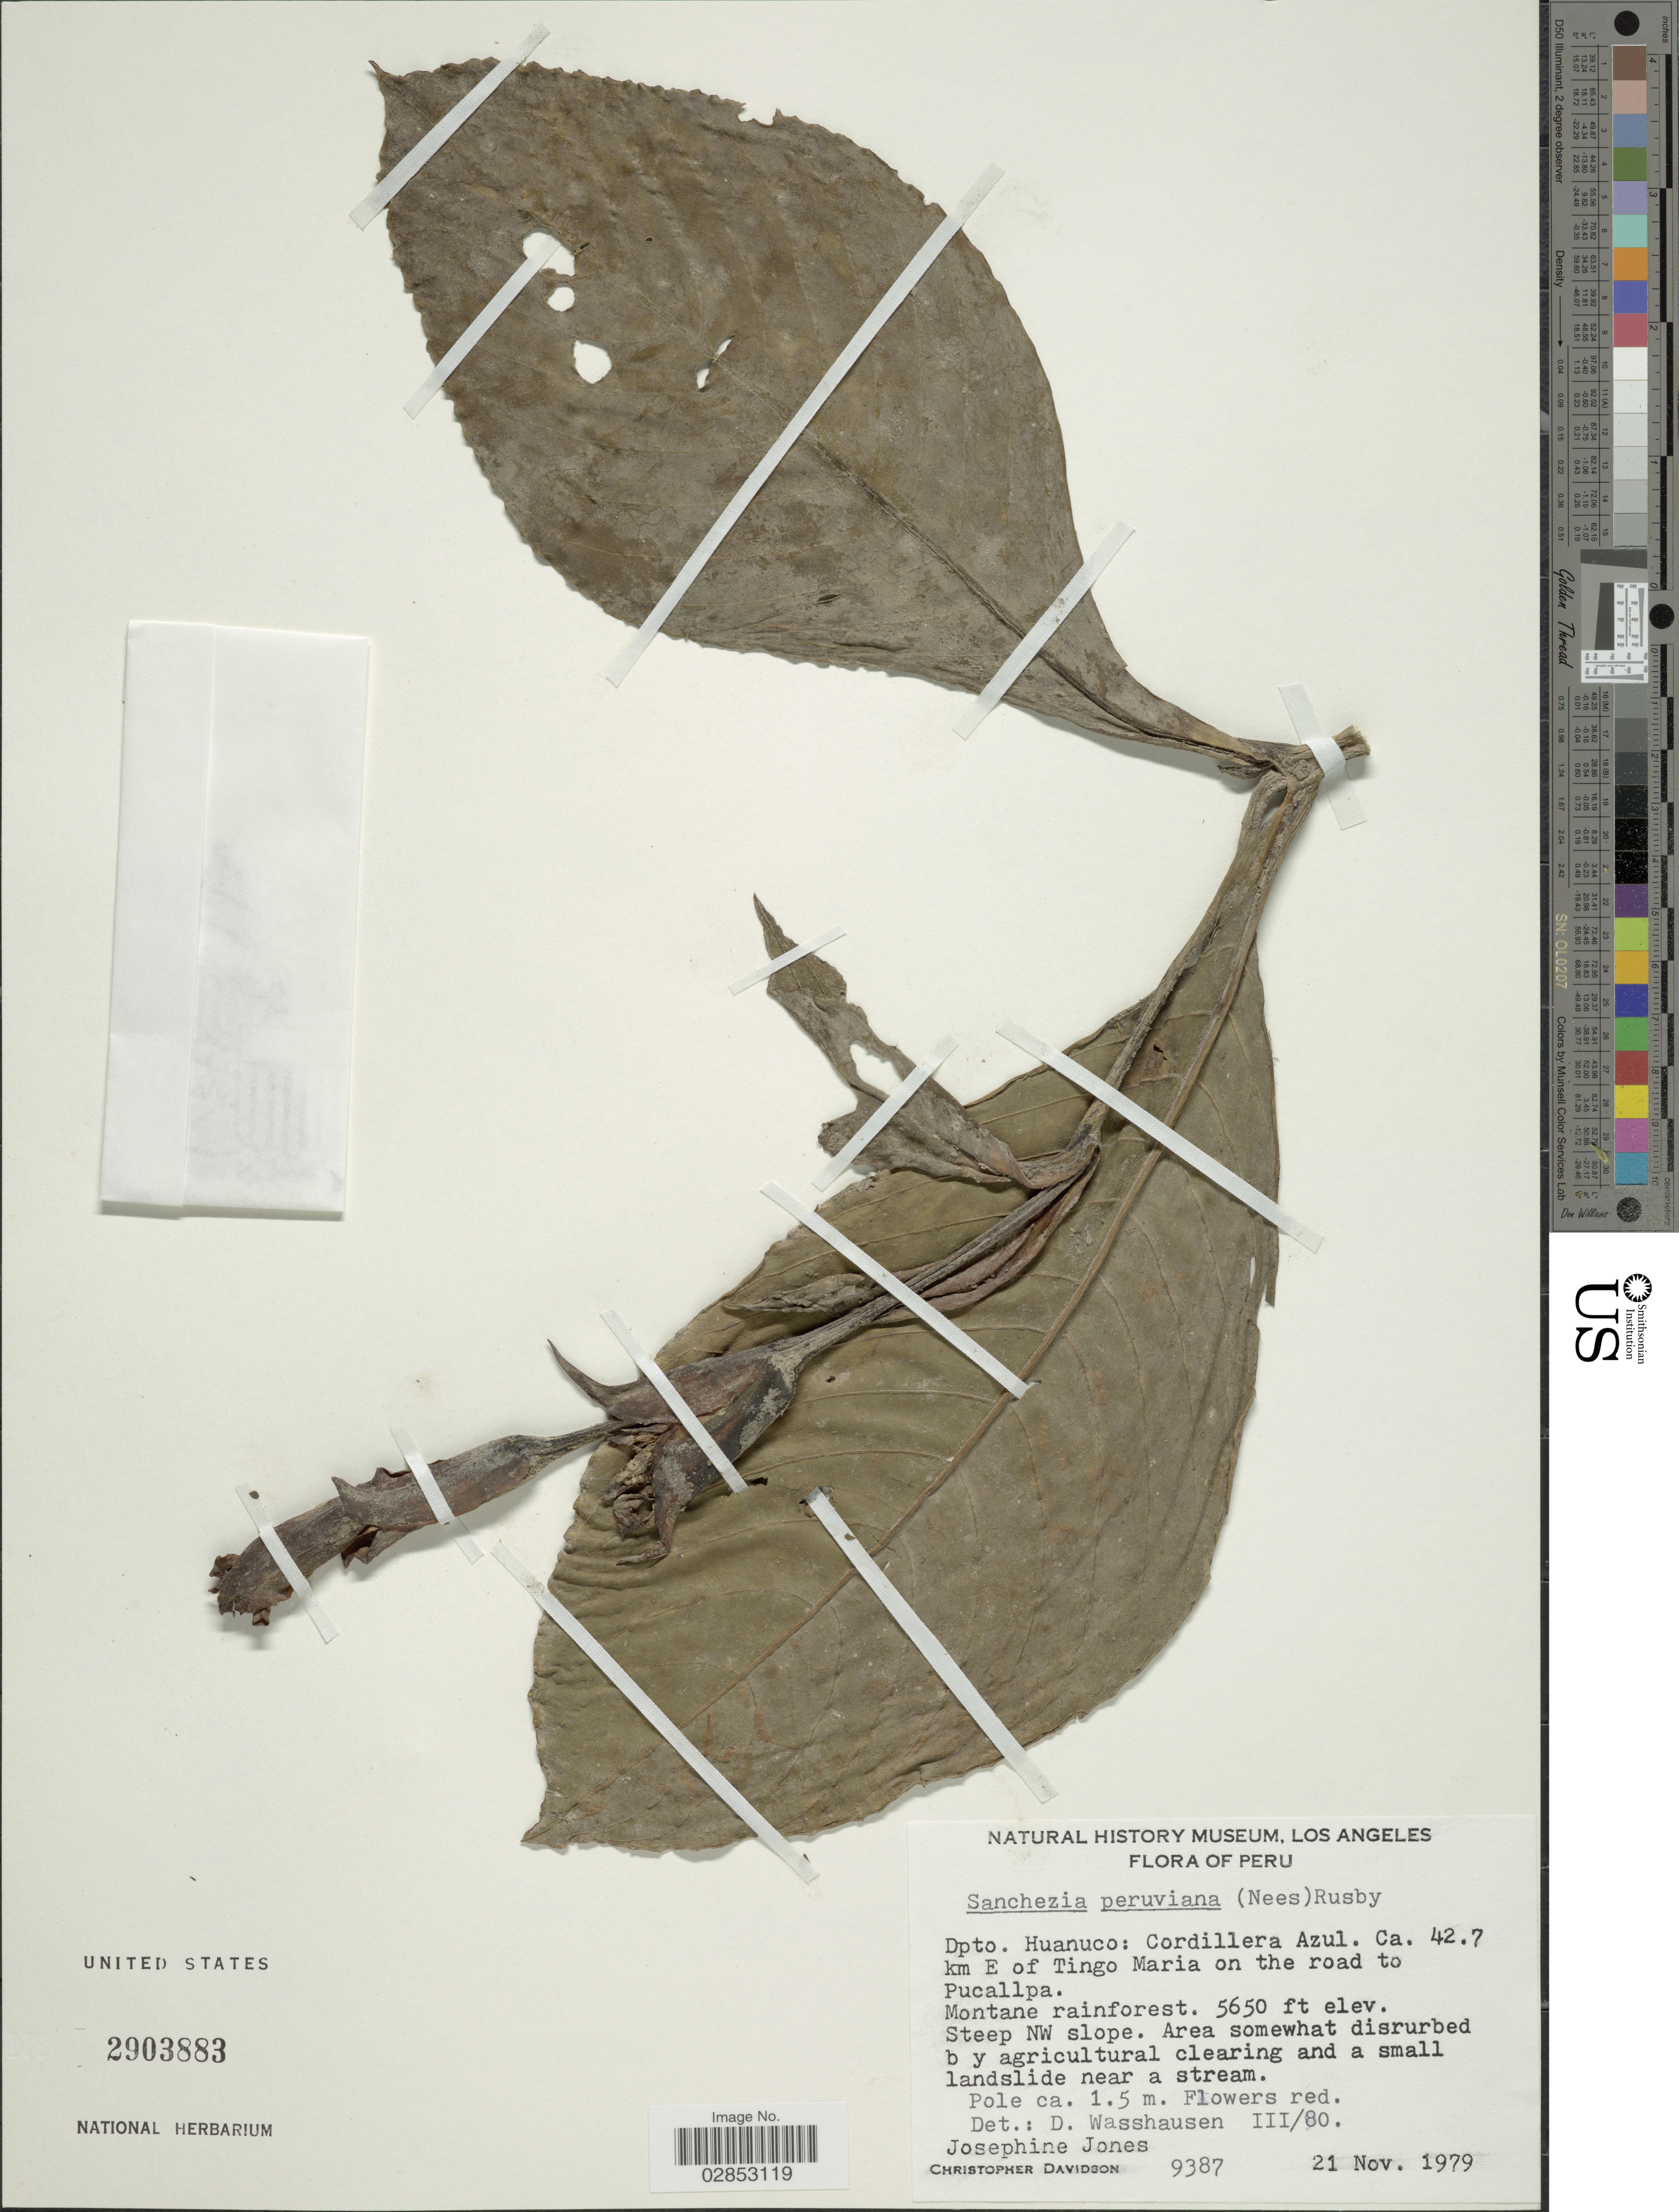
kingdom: Plantae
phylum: Tracheophyta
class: Magnoliopsida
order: Lamiales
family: Acanthaceae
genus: Sanchezia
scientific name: Sanchezia oblonga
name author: Ruiz & Pav.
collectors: C. Davidson & J. Jones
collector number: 9387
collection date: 1979-11-21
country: Peru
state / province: Huánuco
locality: Dpto. Huanuco: Cordillera Azul. Ca. 42.7 km E of Tingo Maria on the road to Pucallpa.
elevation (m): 1722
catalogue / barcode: US 2903883